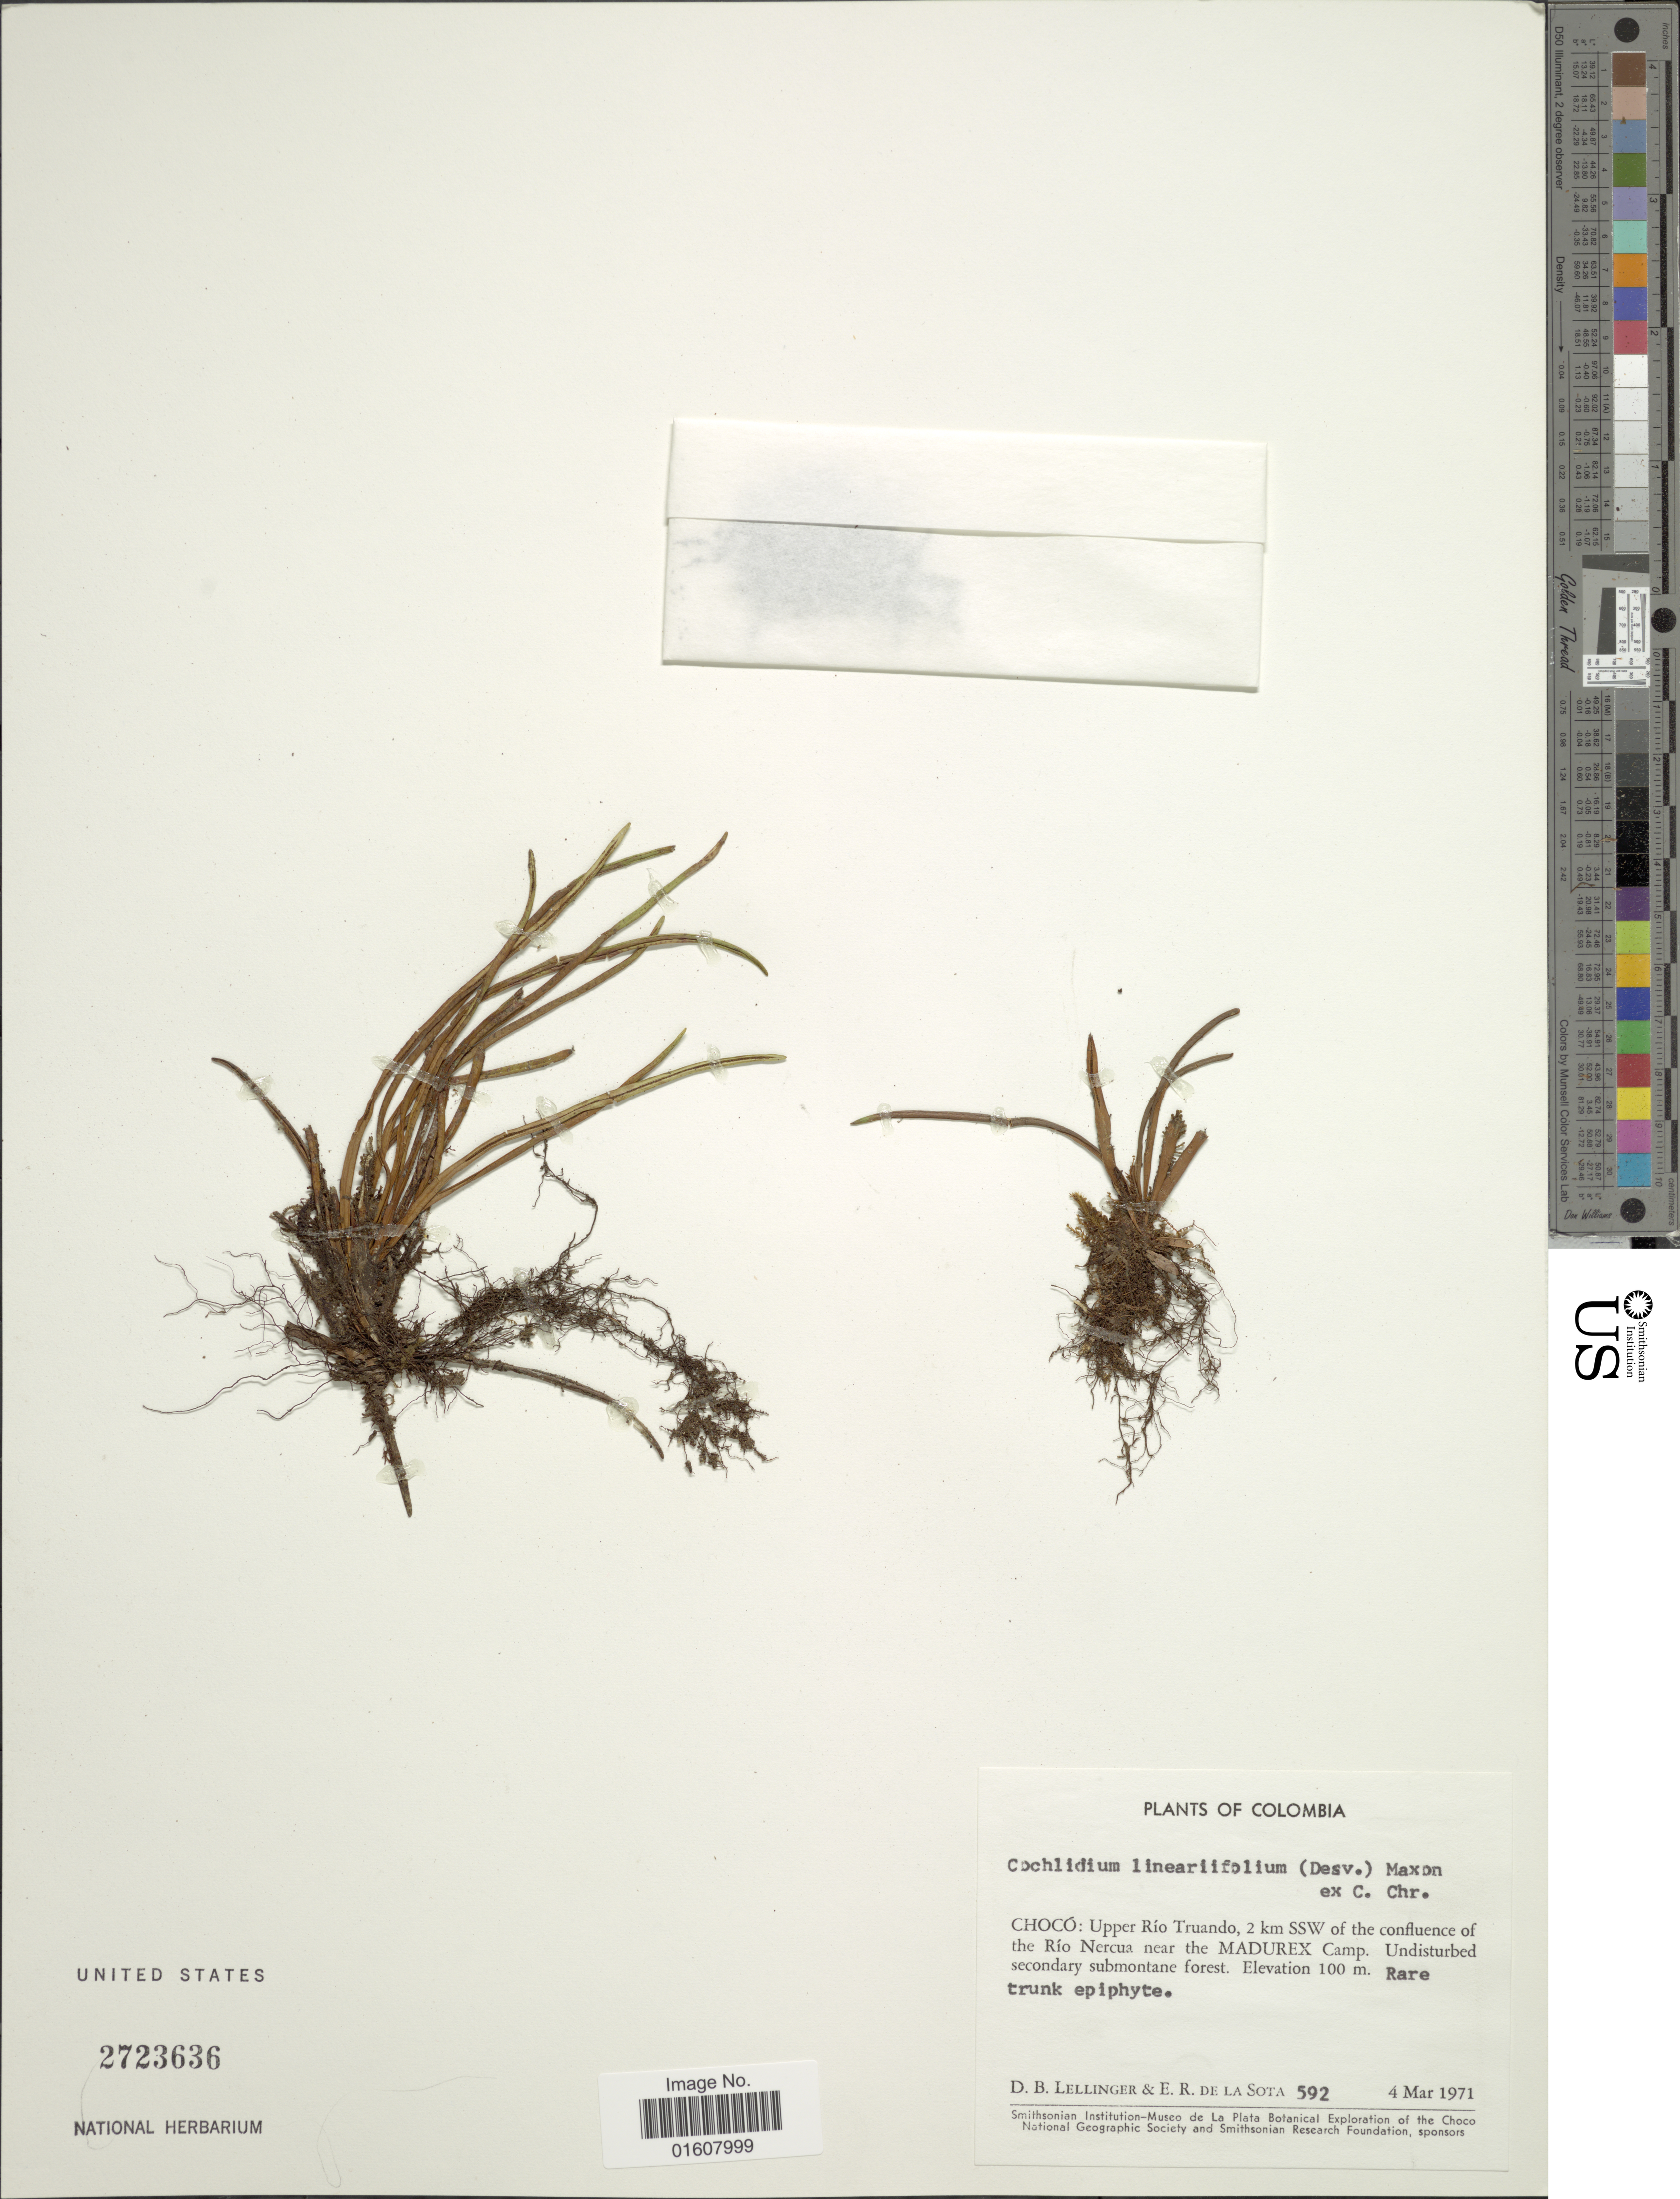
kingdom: Plantae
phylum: Tracheophyta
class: Polypodiopsida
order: Polypodiales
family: Polypodiaceae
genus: Cochlidium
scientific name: Cochlidium linearifolium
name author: (Desv.) Maxon ex C. Chr.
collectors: D. B. Lellinger & E. R. de la Sota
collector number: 592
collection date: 1971-03-04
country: Colombia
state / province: Chocó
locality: Upper Río Truando, 2 km SSW of the confluence of the Río Nercua near the Madurex Camp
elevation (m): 100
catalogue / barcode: US 2723636